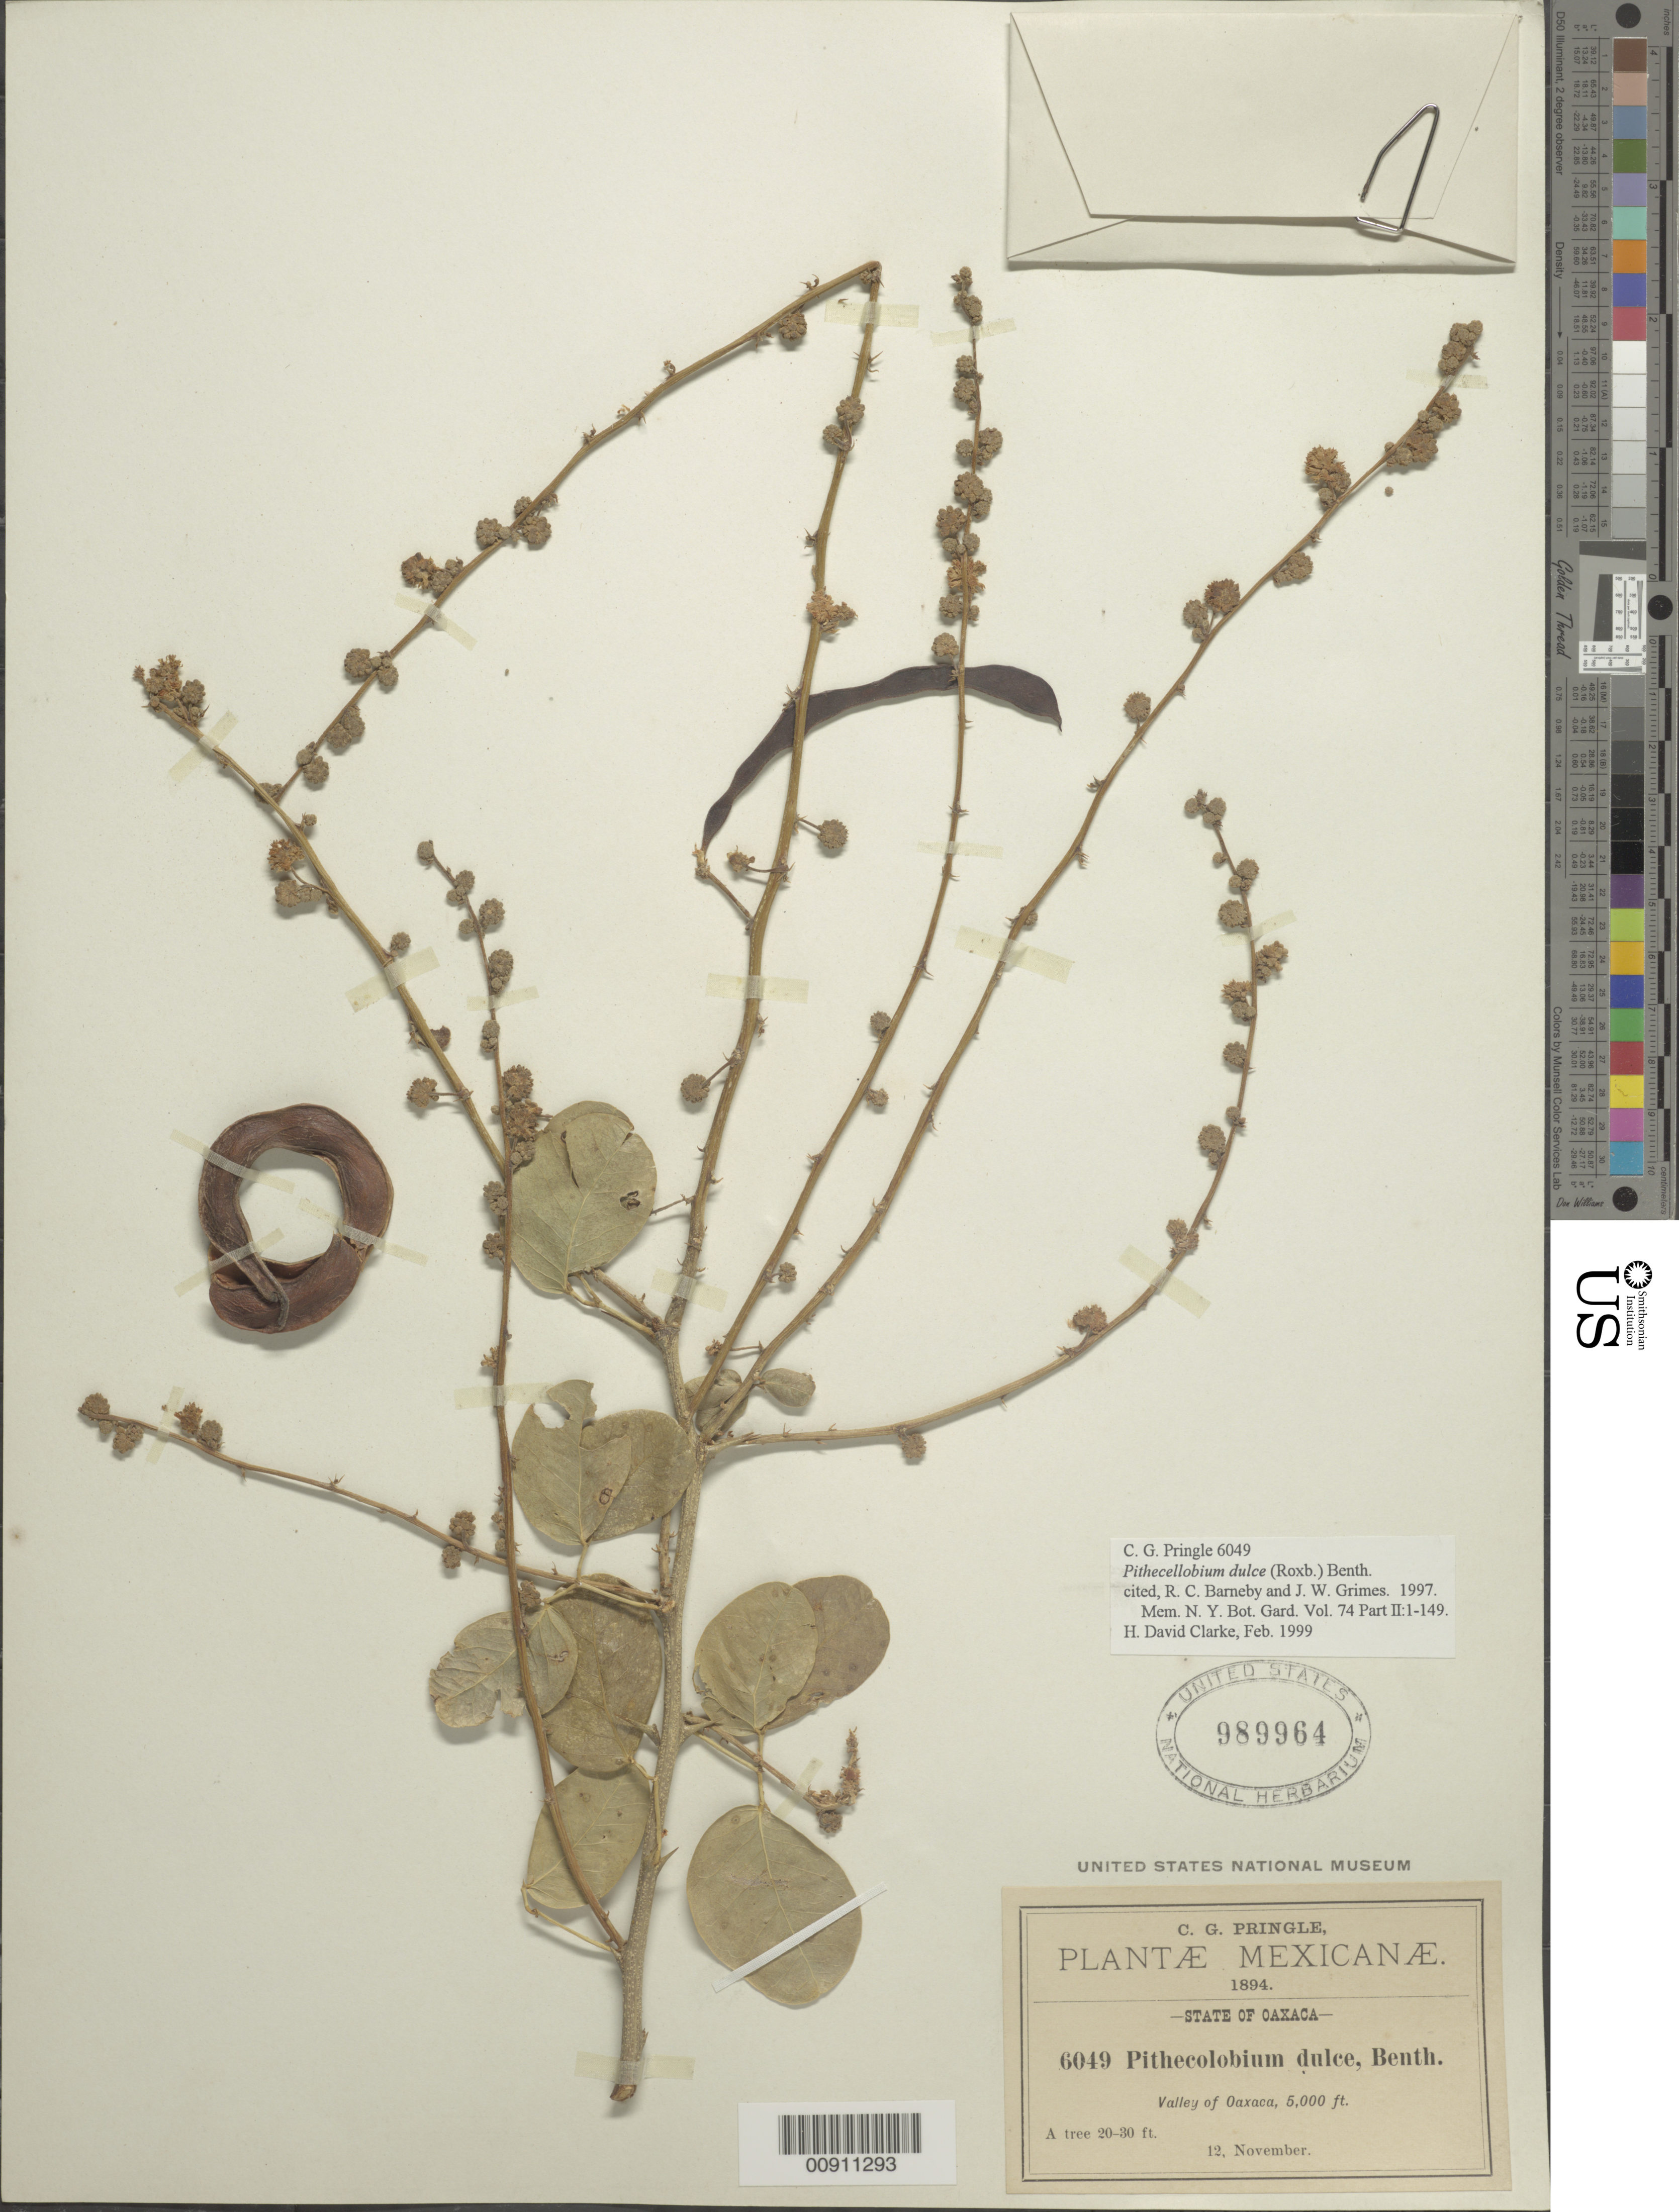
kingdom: Plantae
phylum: Tracheophyta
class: Magnoliopsida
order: Fabales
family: Fabaceae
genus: Pithecellobium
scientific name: Pithecellobium dulce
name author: (Roxb.) Benth.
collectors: C. G. Pringle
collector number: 6049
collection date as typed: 12 Nov 1894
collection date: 1894-11-12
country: Mexico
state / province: Oaxaca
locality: Valley of Oaxaca.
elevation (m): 1524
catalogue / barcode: US 989964